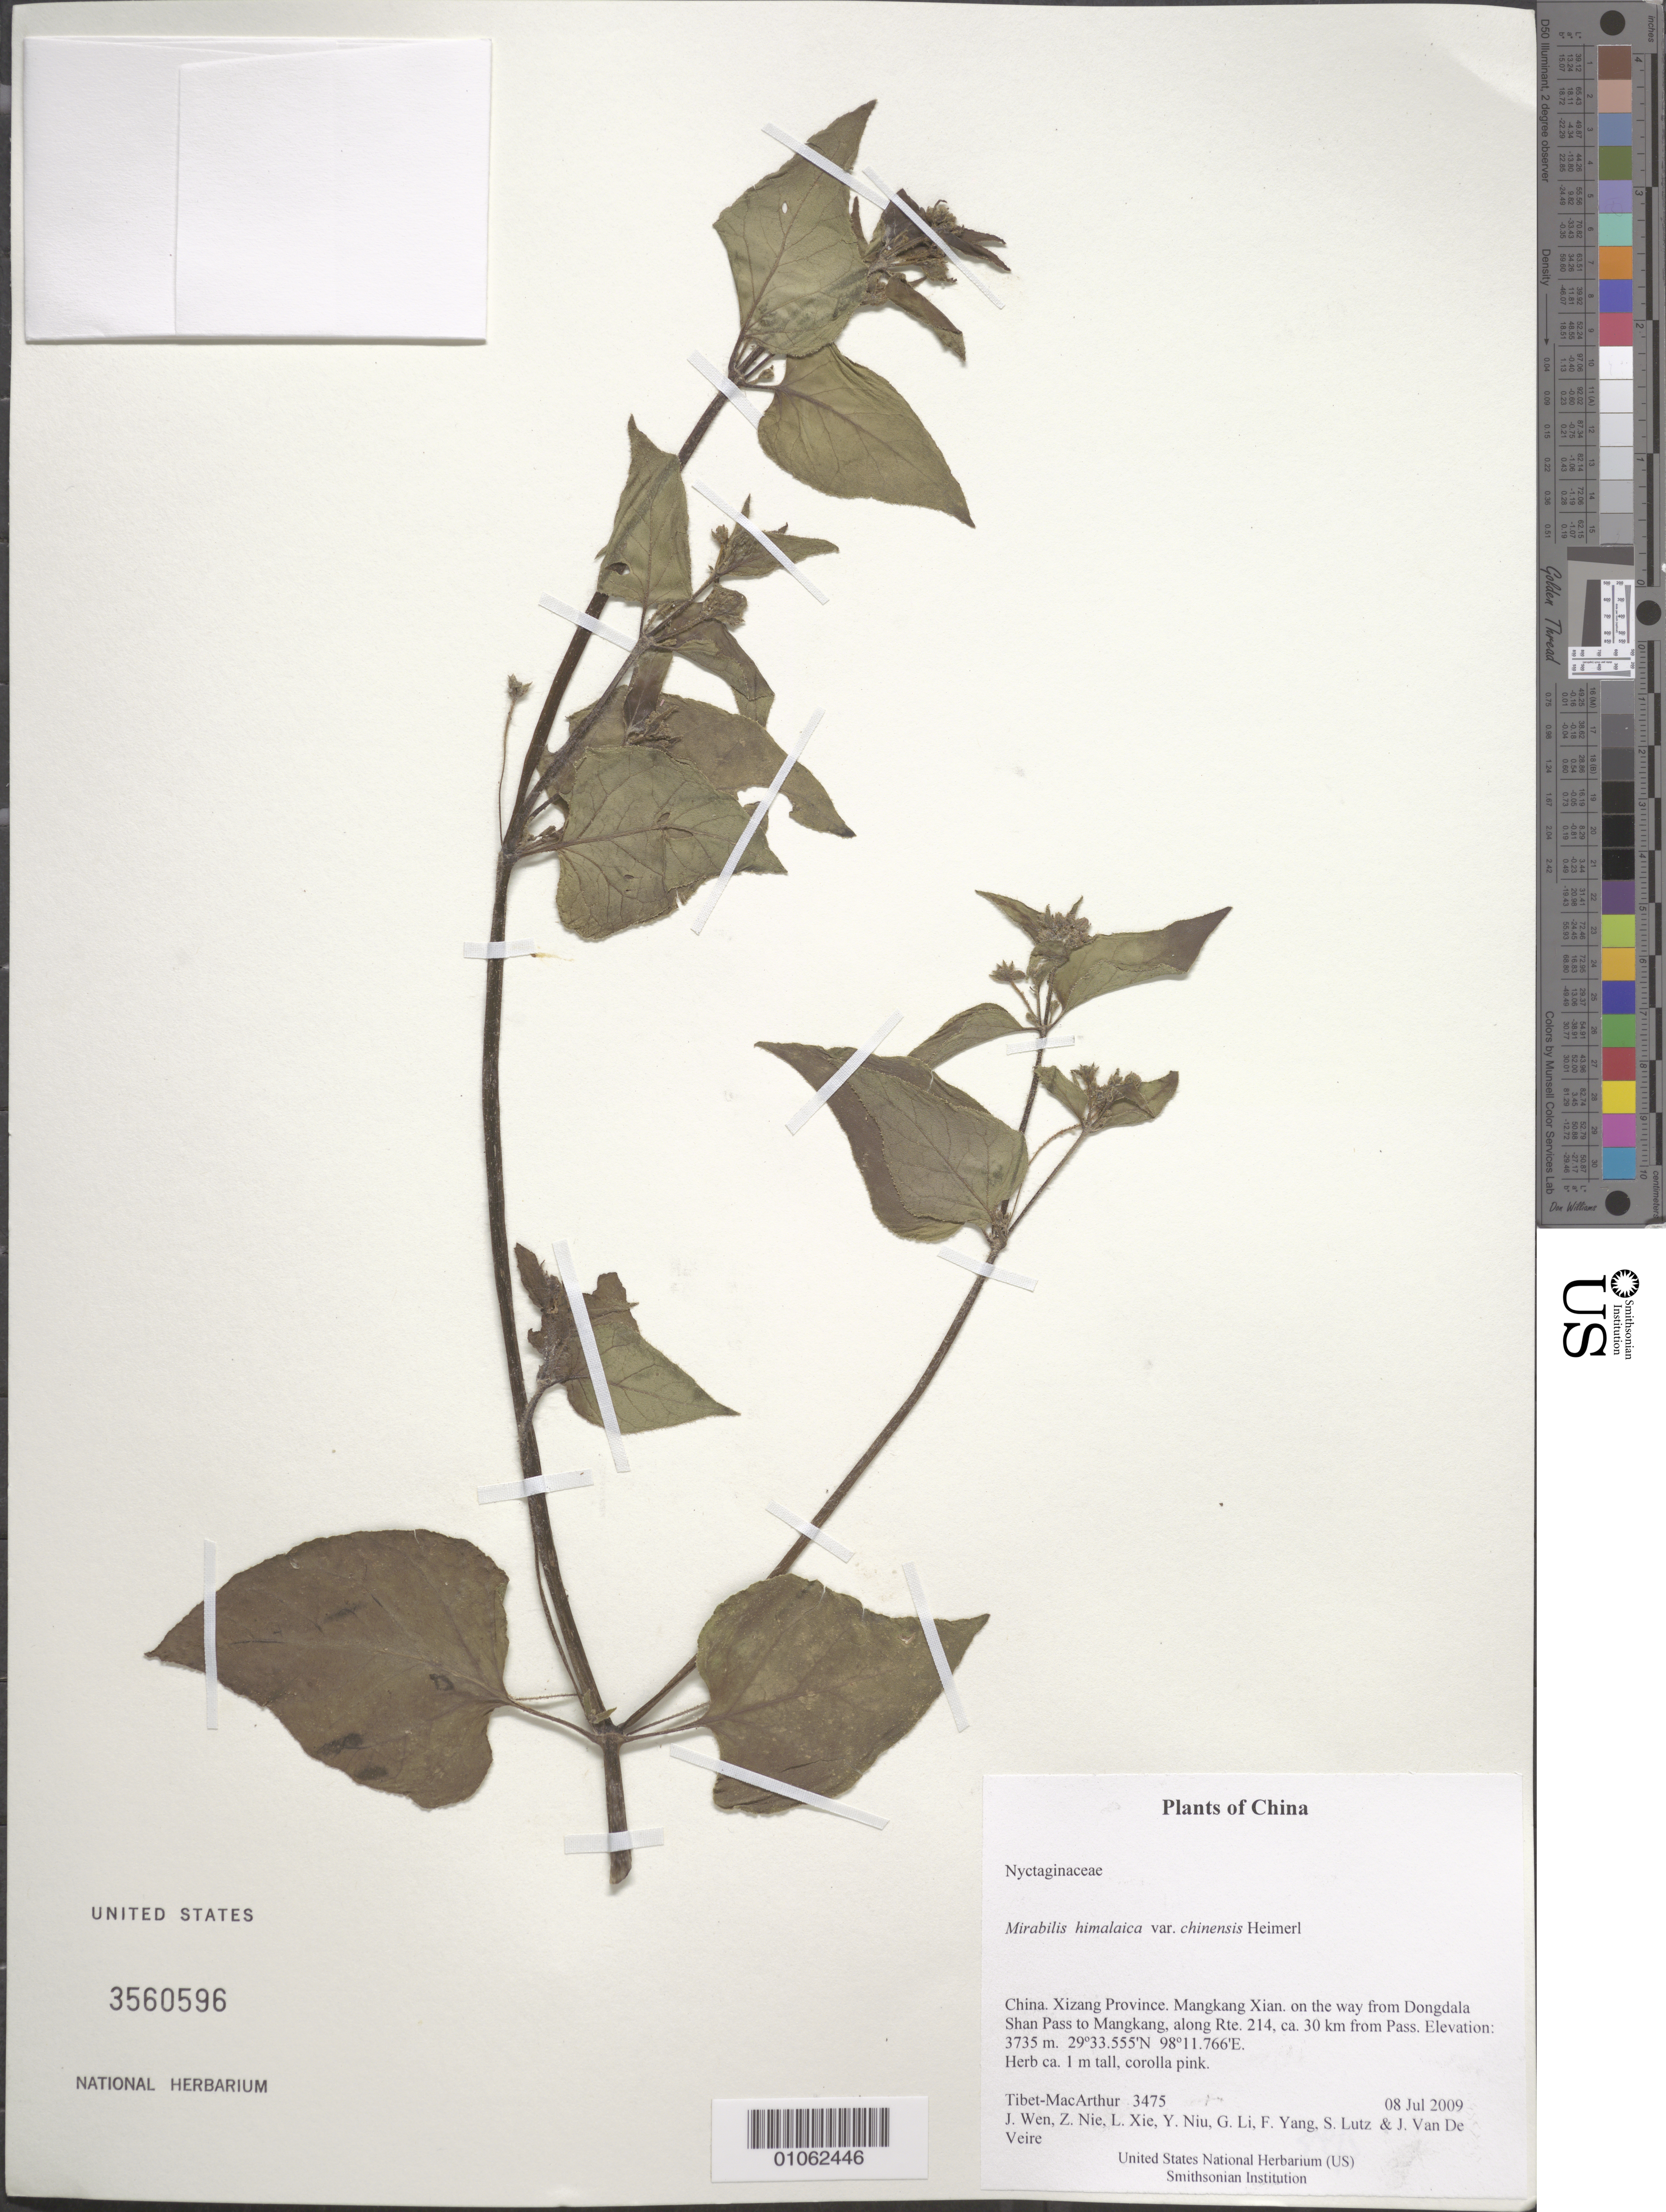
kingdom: Plantae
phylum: Tracheophyta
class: Magnoliopsida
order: Caryophyllales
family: Nyctaginaceae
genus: Mirabilis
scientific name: Mirabilis himalaica var. chinensis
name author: Heimerl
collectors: Tibet-MacArthur, J. Wen, Z. Nie, L. Xie, Y. Niu, G. Li, F. Yang, S. Lutz & J. Van De Veire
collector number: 3475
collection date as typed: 08 Jul 2009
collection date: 2009-07-08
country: China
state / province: Xizang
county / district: Mangkang Xian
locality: on the way from Dongdala Shan Pass to Mangkang, along Rte. 214, ca. 30 km from Pass.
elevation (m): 3735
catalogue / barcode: US 3560596